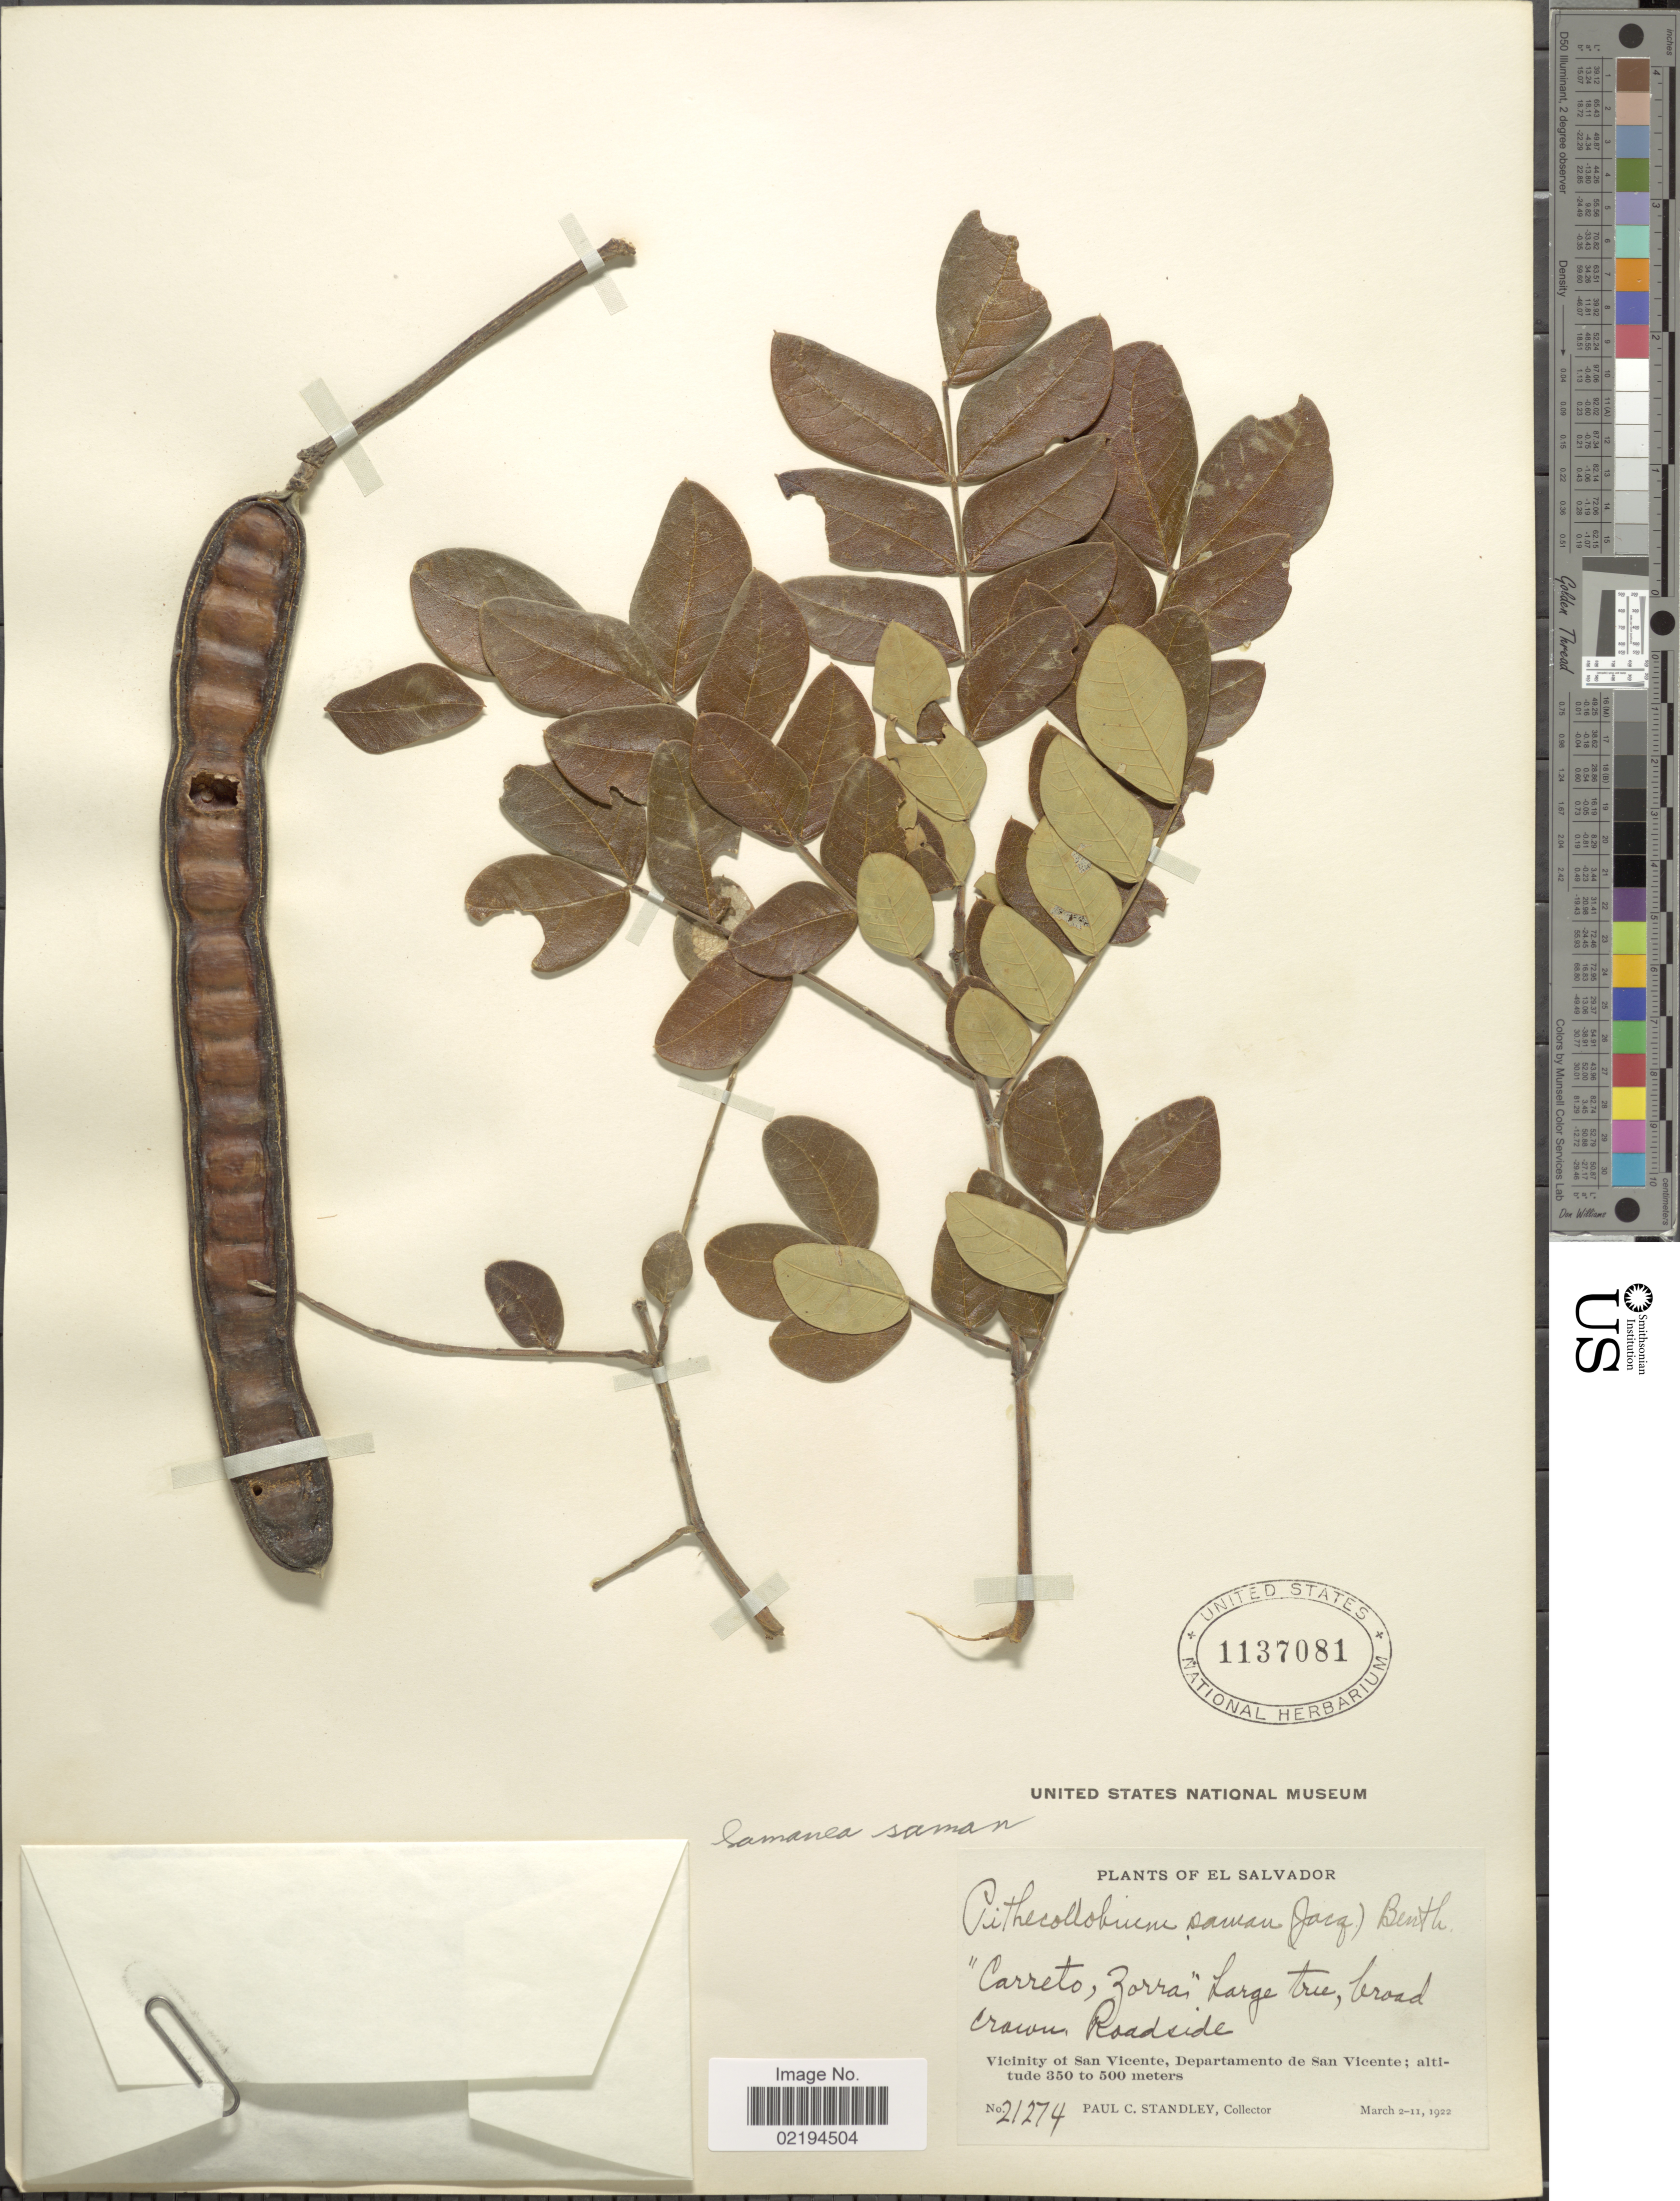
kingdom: Plantae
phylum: Tracheophyta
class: Magnoliopsida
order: Fabales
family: Fabaceae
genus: Samanea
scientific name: Samanea saman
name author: (Jacq.) Merr.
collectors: P. C. Standley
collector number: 21274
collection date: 1922-03-02/1922-03-11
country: El Salvador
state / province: San Vincente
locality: Large tree broad crown. Roadside, vicinity of San Vicente, Departamento de San Vicente.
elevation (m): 350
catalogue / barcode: US 1137081